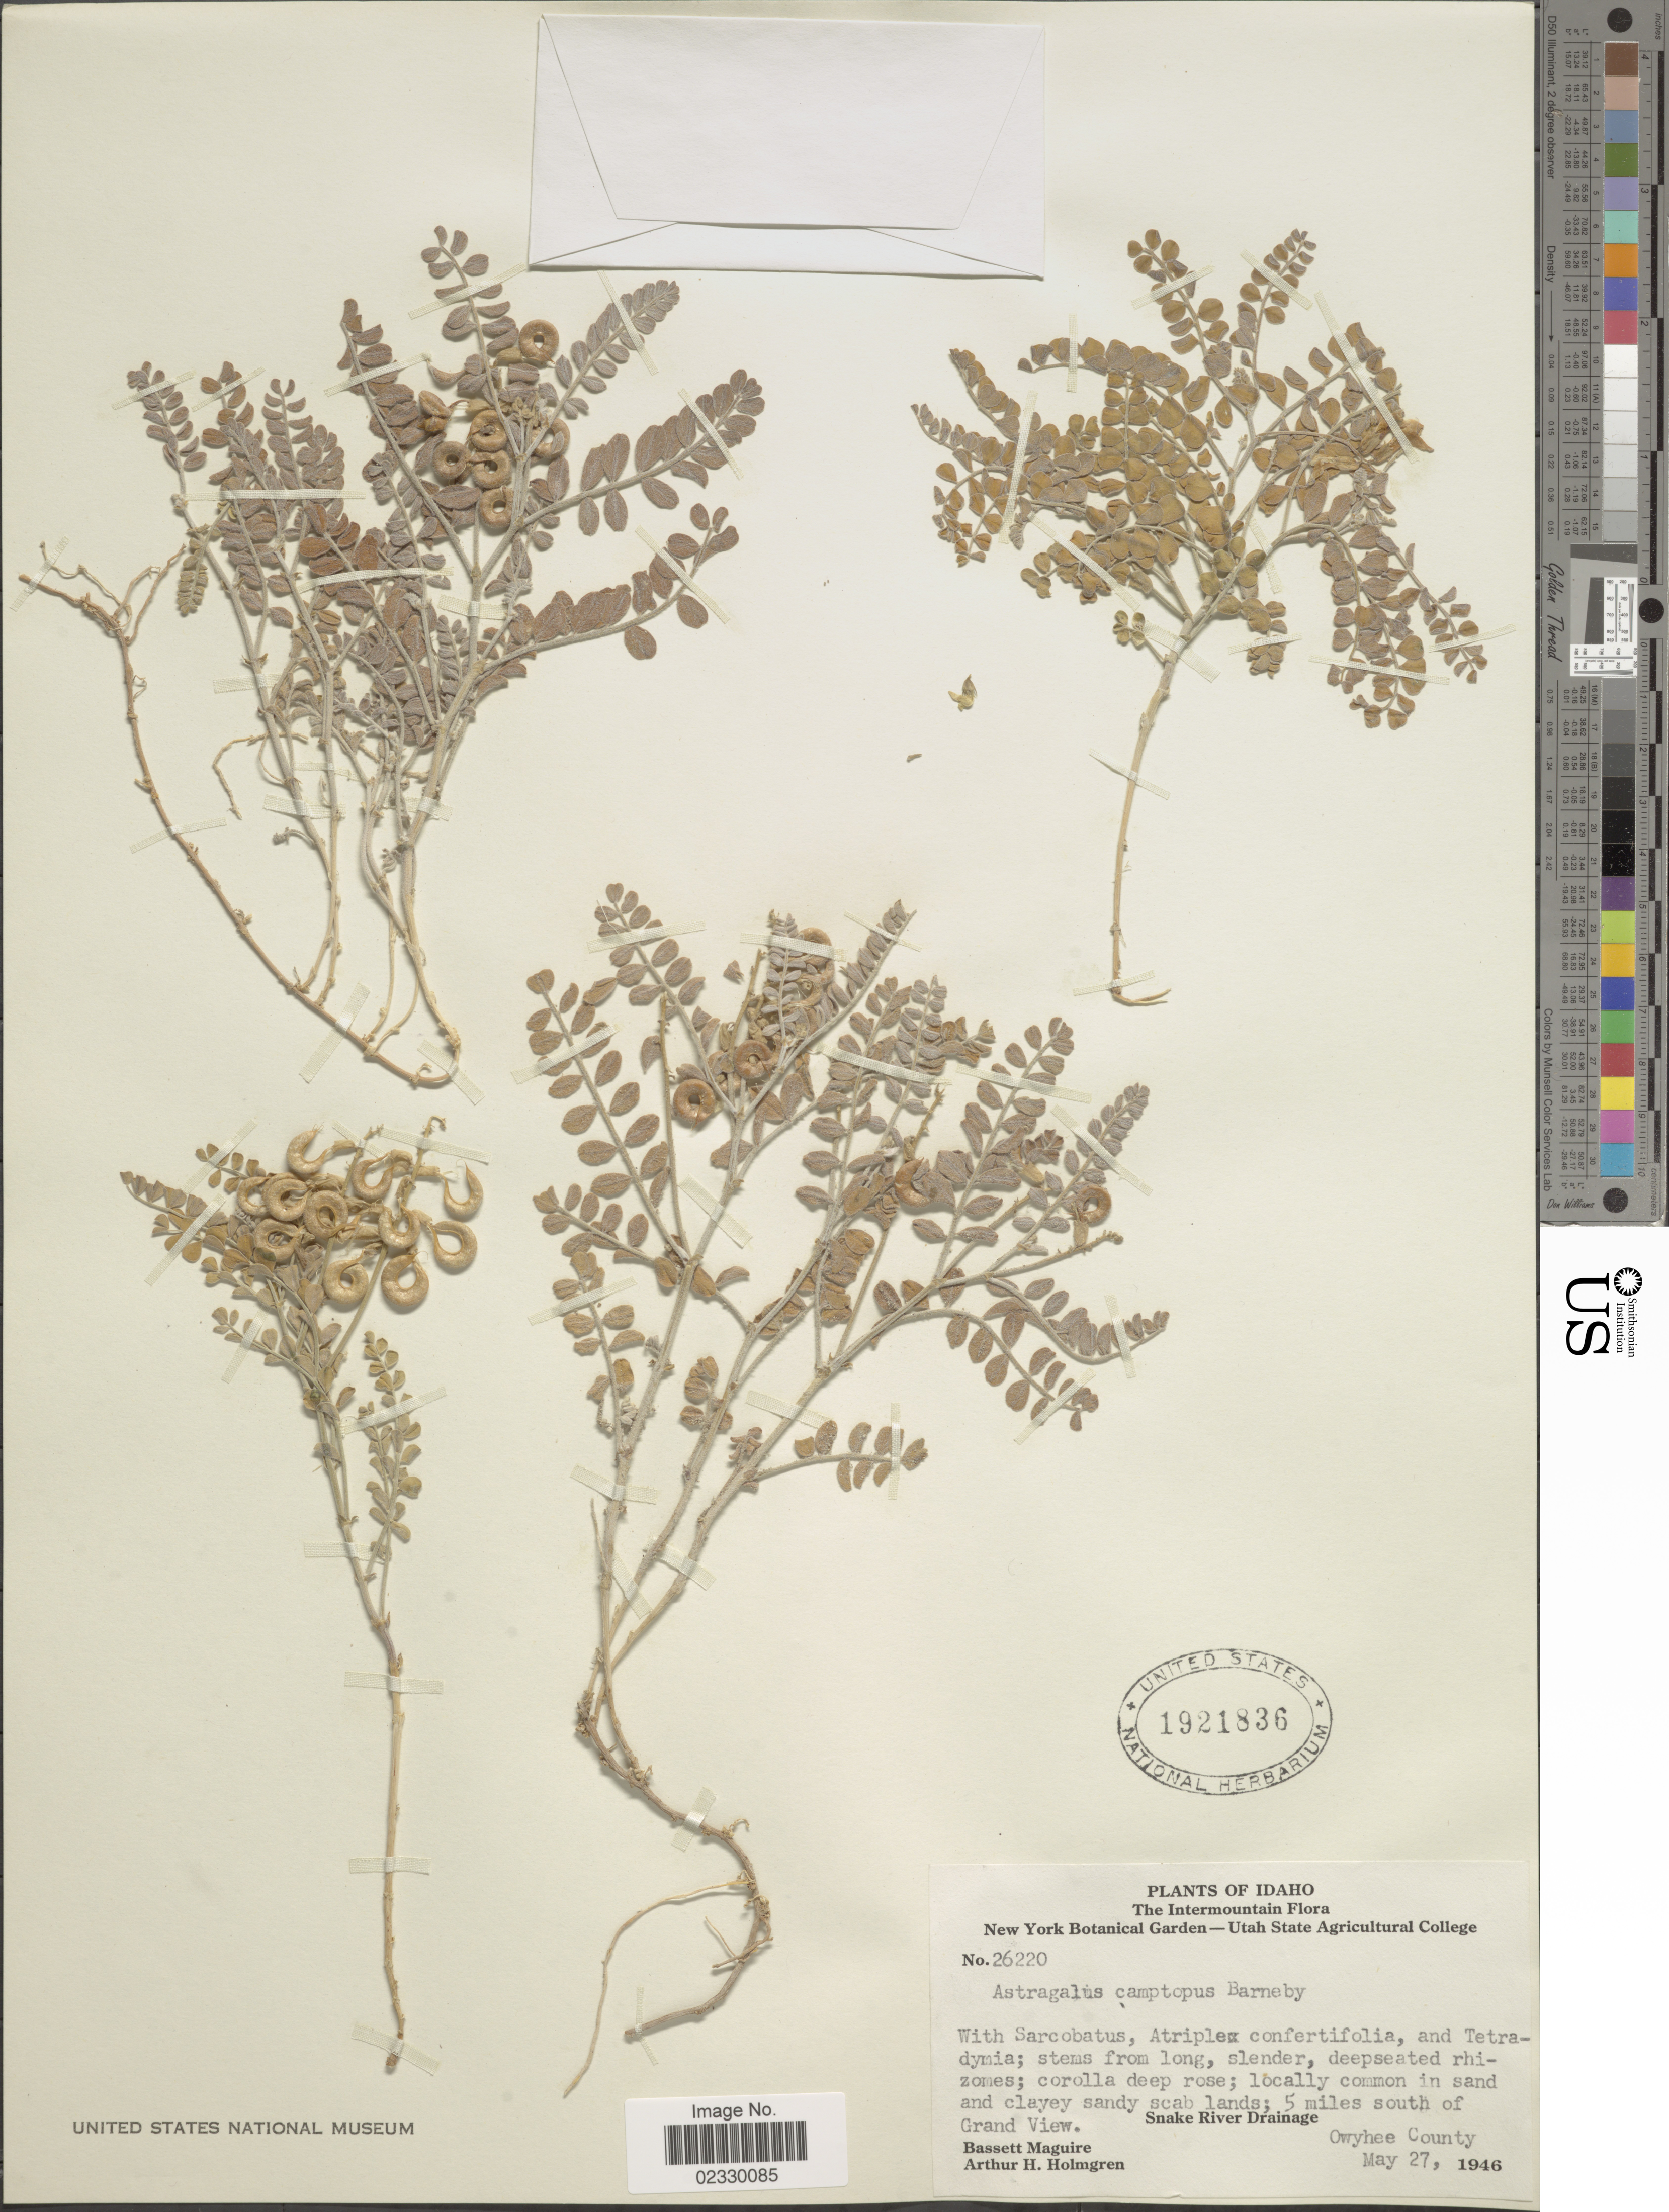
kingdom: Plantae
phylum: Tracheophyta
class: Magnoliopsida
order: Fabales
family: Fabaceae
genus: Astragalus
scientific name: Astragalus camptopus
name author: Barneby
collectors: B. Maguire & A. H. Holmgren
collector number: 26220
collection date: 1946-05-27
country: United States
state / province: Idaho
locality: The Intermountain; 5 miles south of Grand View, Snake River Dianage, Owyhee County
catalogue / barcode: US 1921836